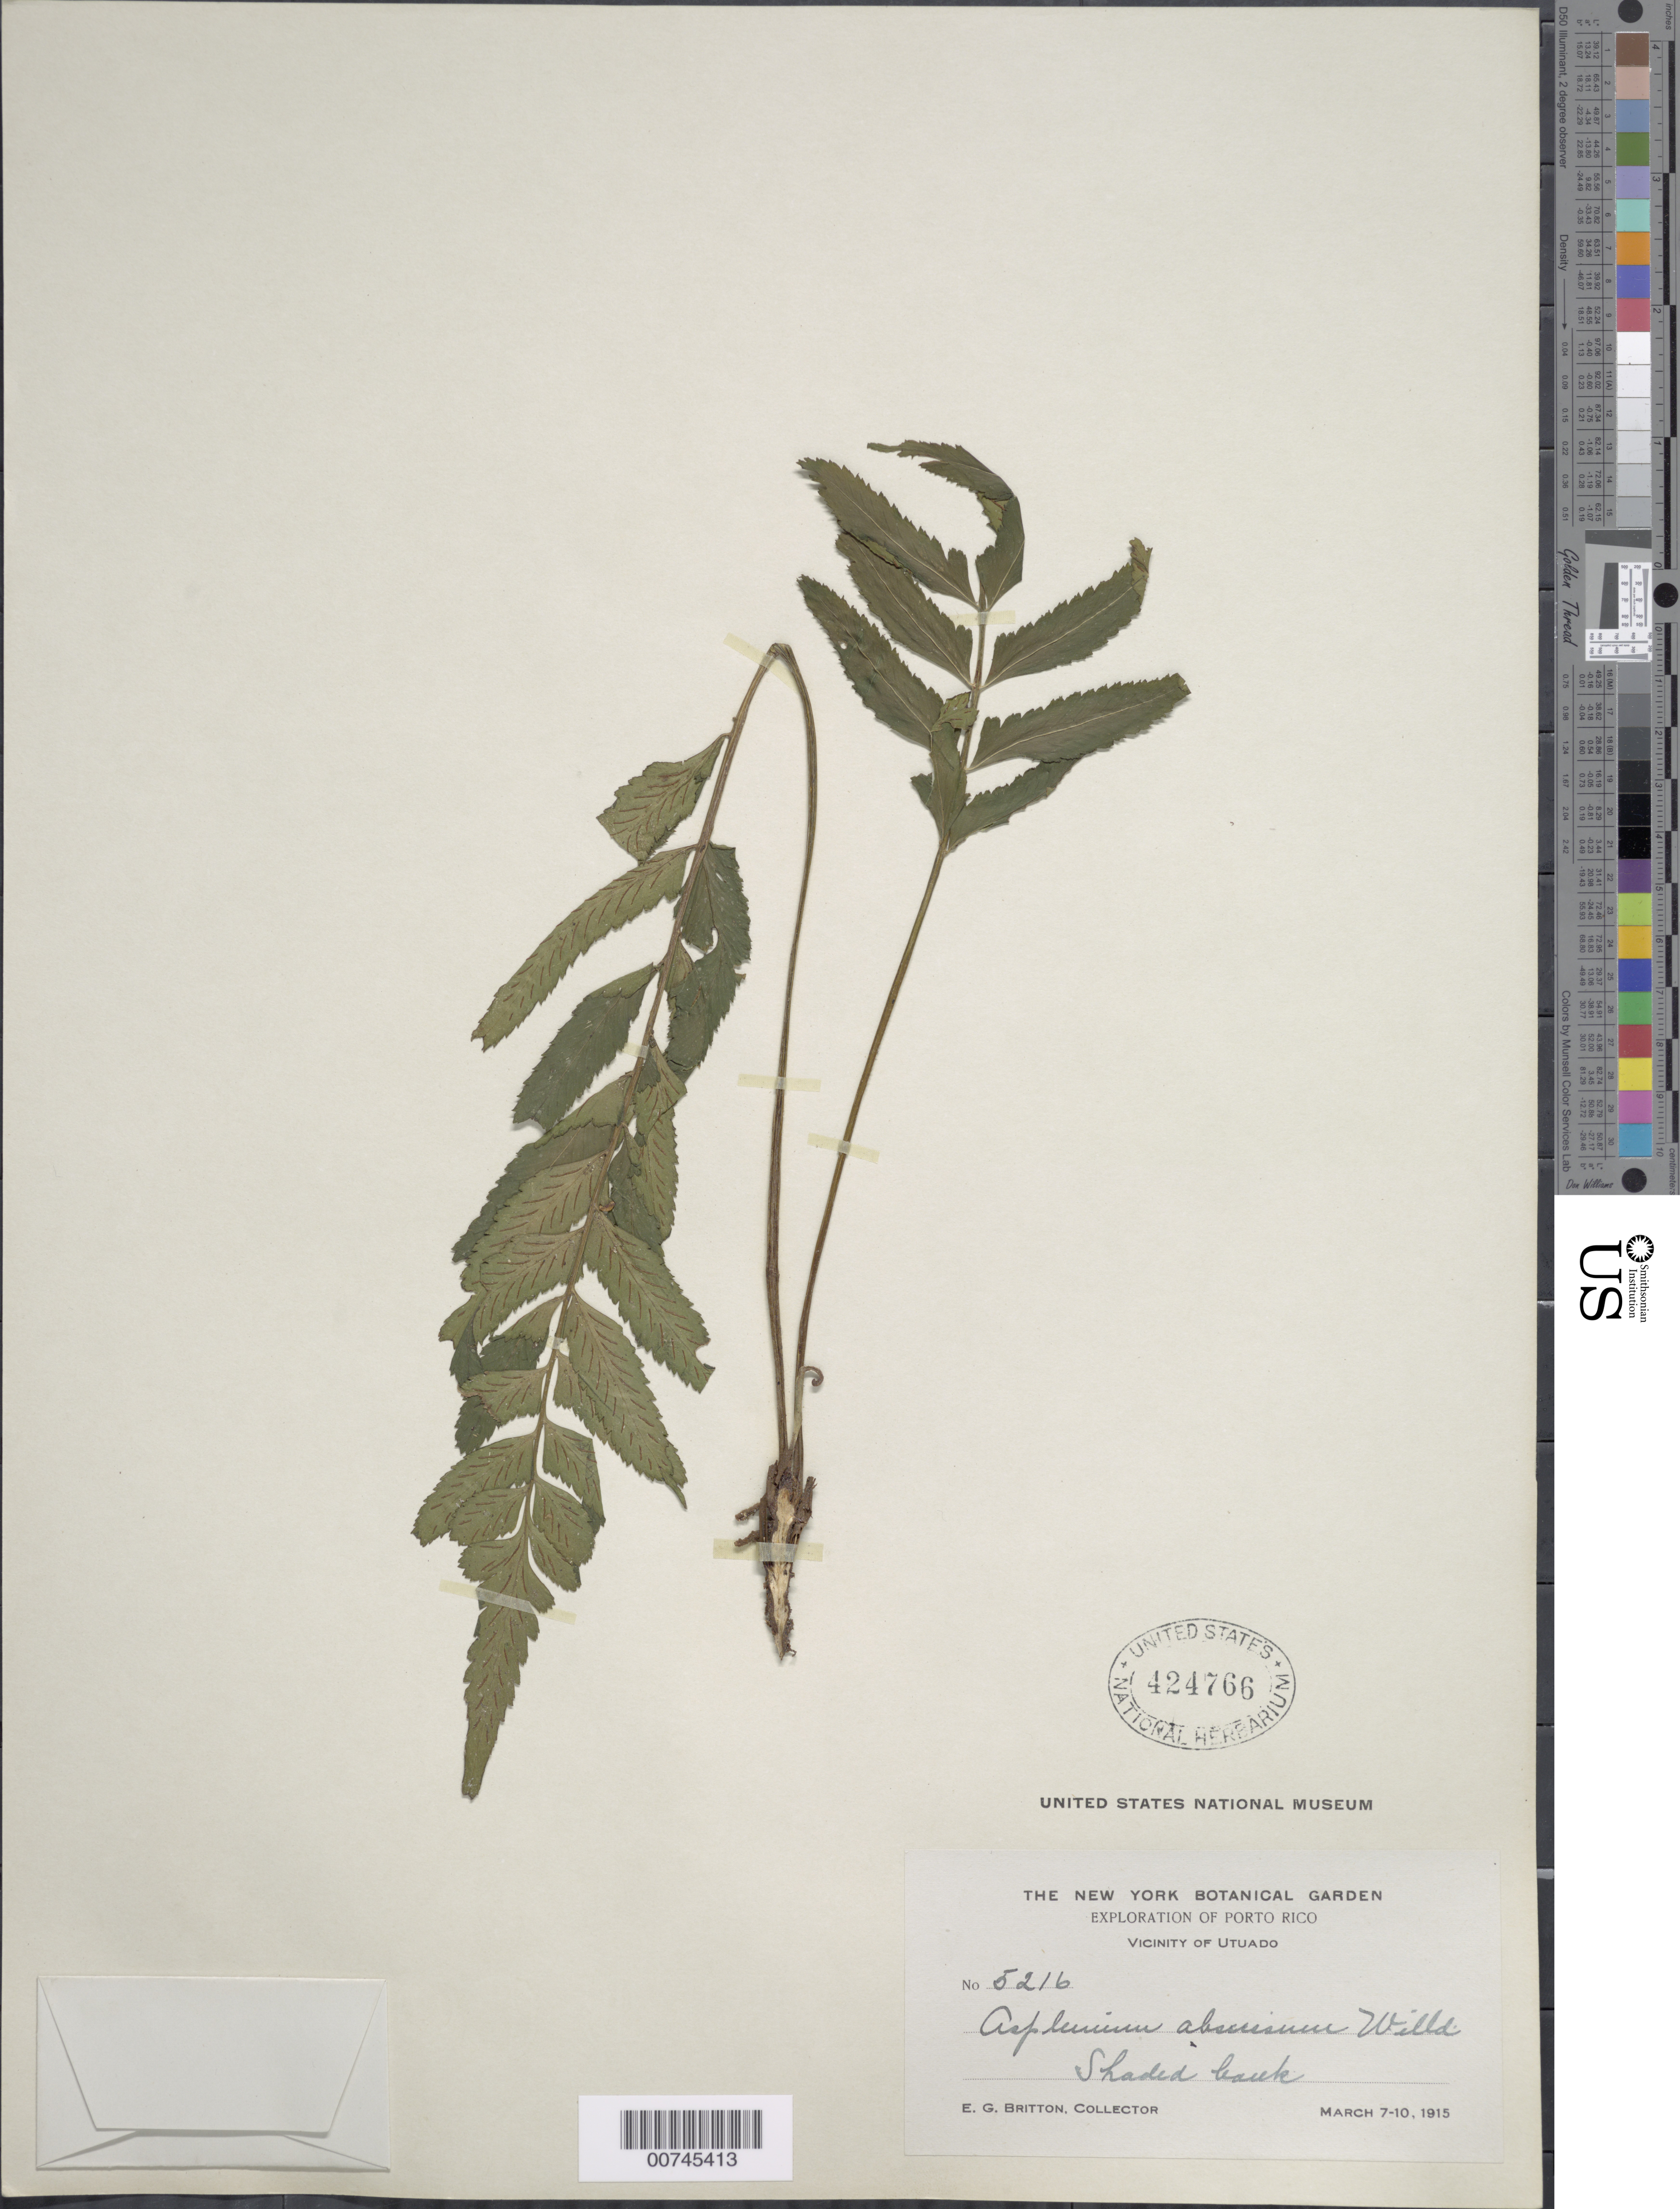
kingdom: Plantae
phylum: Tracheophyta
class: Polypodiopsida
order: Polypodiales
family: Aspleniaceae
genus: Asplenium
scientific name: Asplenium abscissum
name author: Willd.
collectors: E. G. Britton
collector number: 5216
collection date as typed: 07 Mar 1915 to 10 Mar 1915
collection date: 1915-03-07/1915-03-10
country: Puerto Rico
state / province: Utuado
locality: Vicinity of Utuado.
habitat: Shaded bank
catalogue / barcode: US 424766